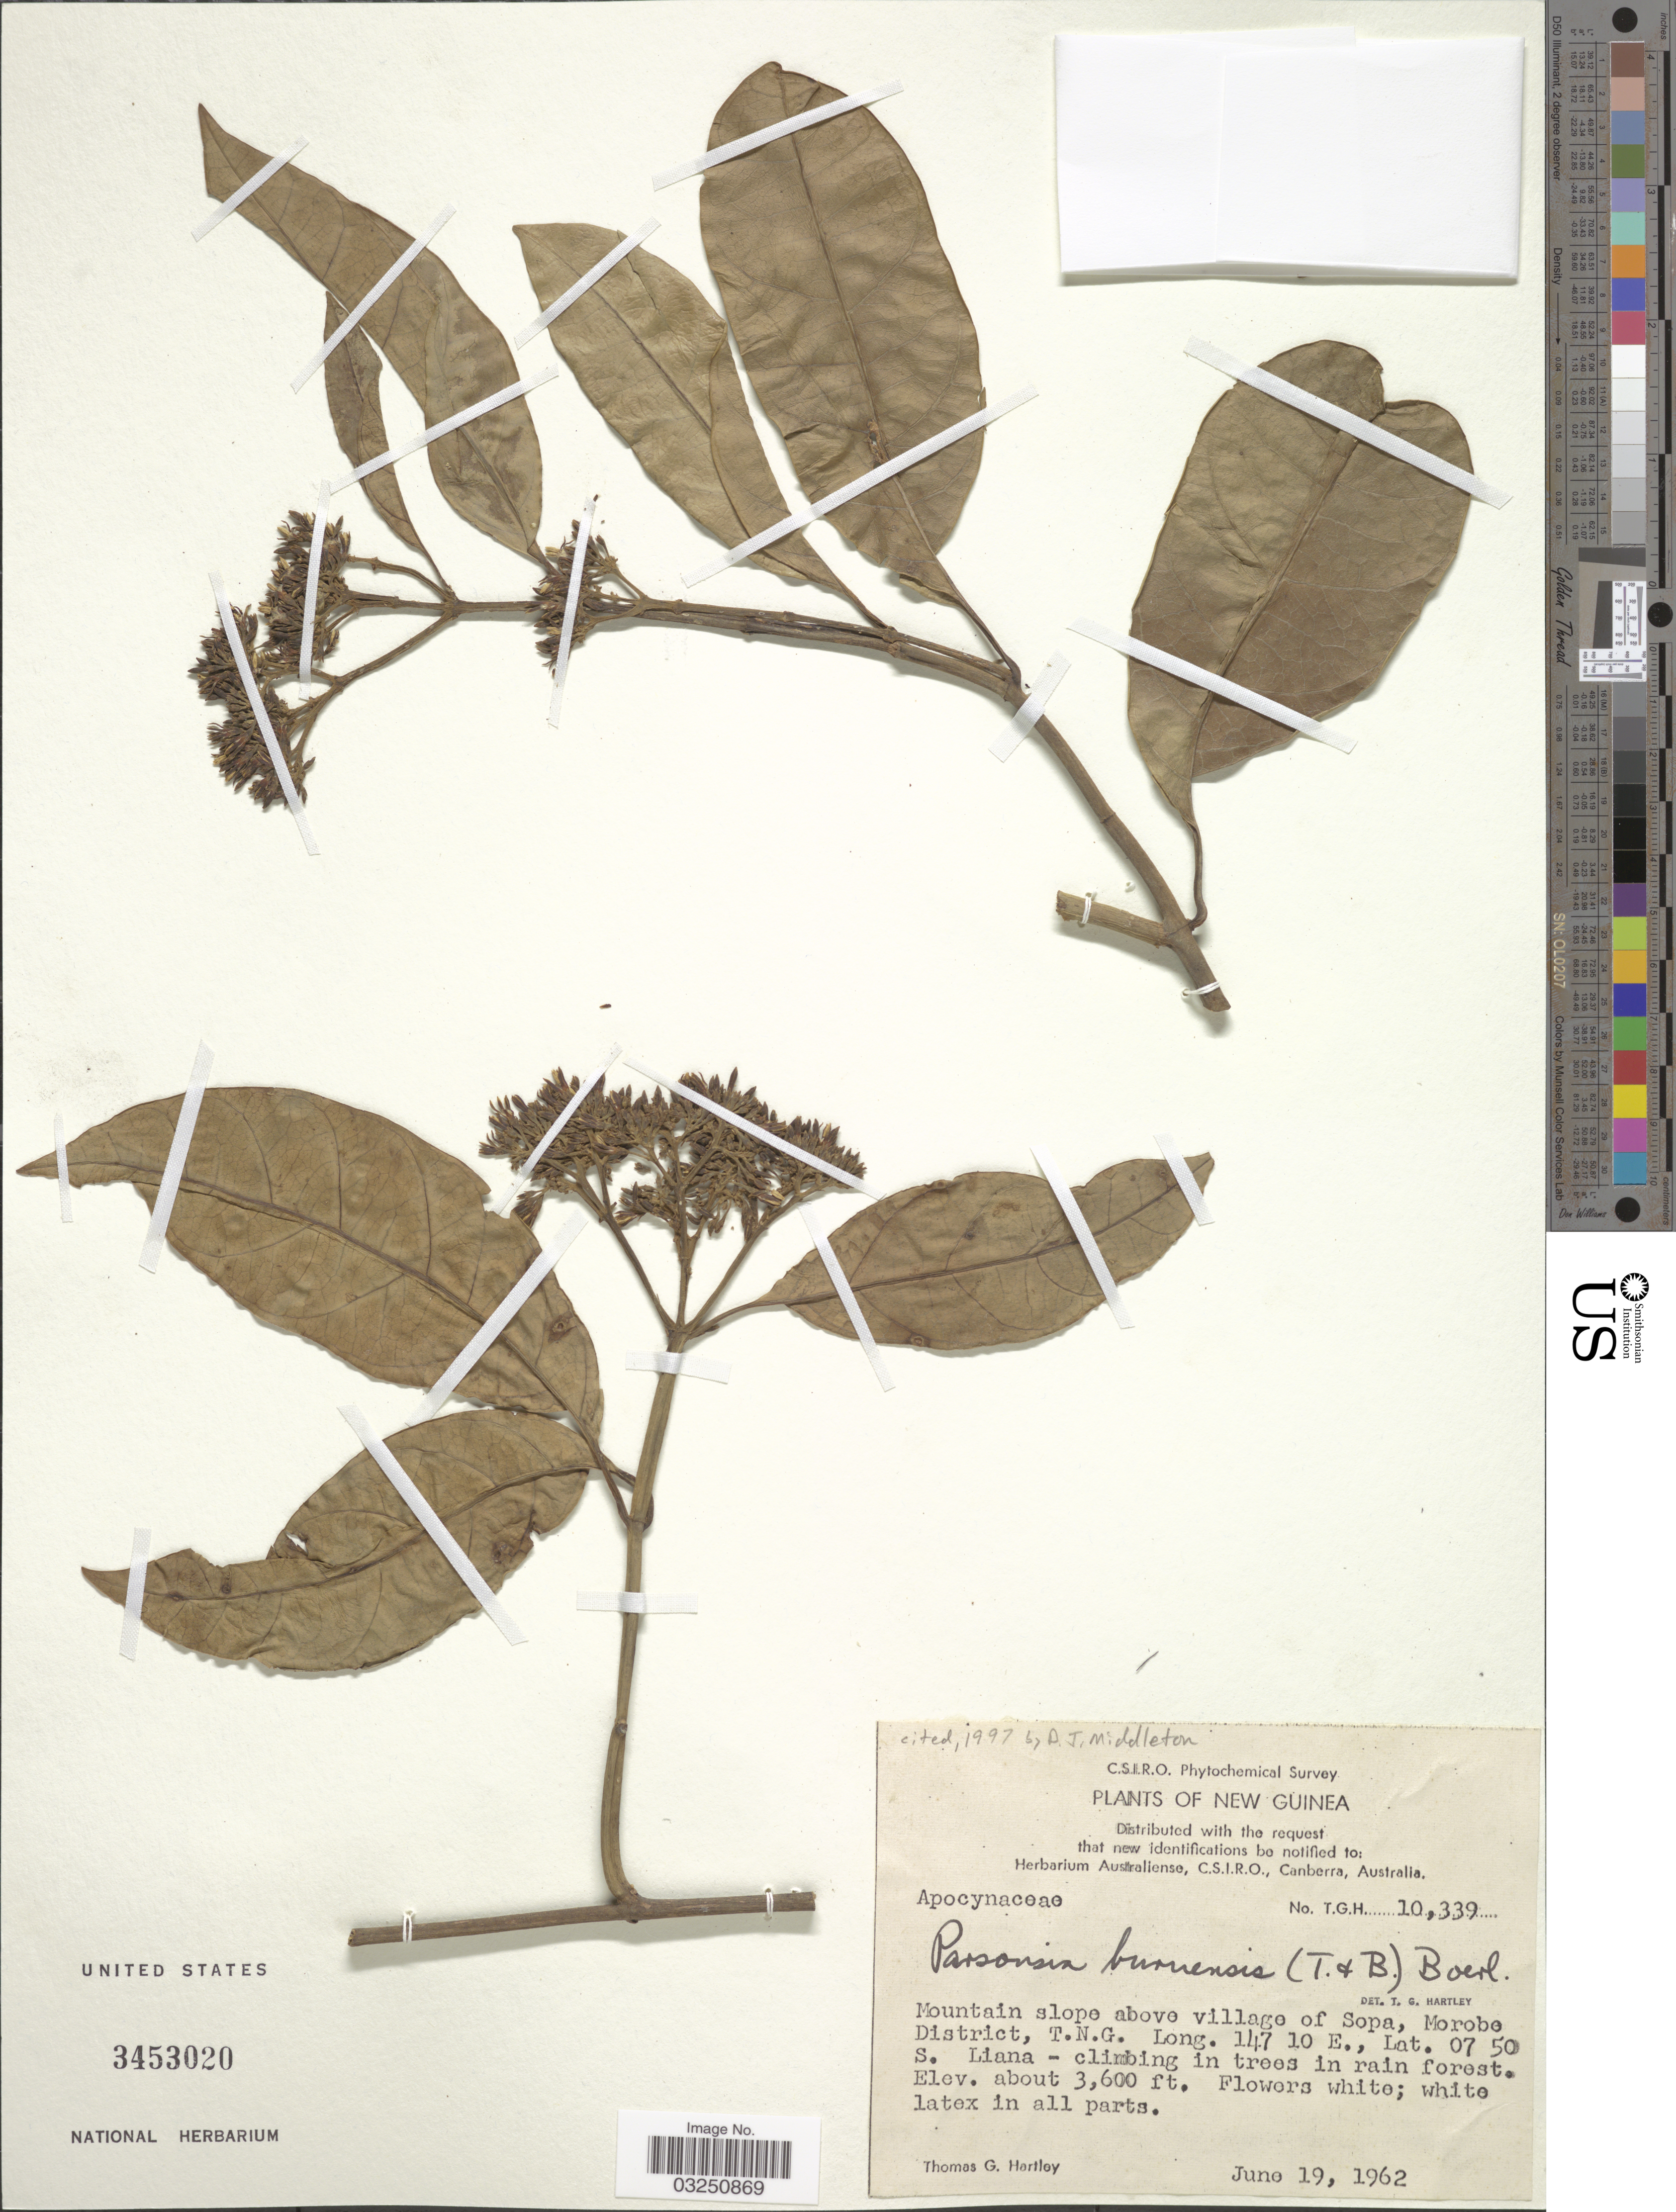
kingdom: Plantae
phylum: Tracheophyta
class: Magnoliopsida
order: Gentianales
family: Apocynaceae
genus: Parsonsia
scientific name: Parsonsia buruensis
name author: (Teysm. & Binn.) Boerl.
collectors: T. G. Hartley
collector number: T.G.H. 10339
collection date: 1962-06-19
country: Papua New Guinea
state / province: Morobe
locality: New Guinea. Mountain slope above village of Sopa, Morobe District, T. N. G.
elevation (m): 1097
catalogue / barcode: US 3453020